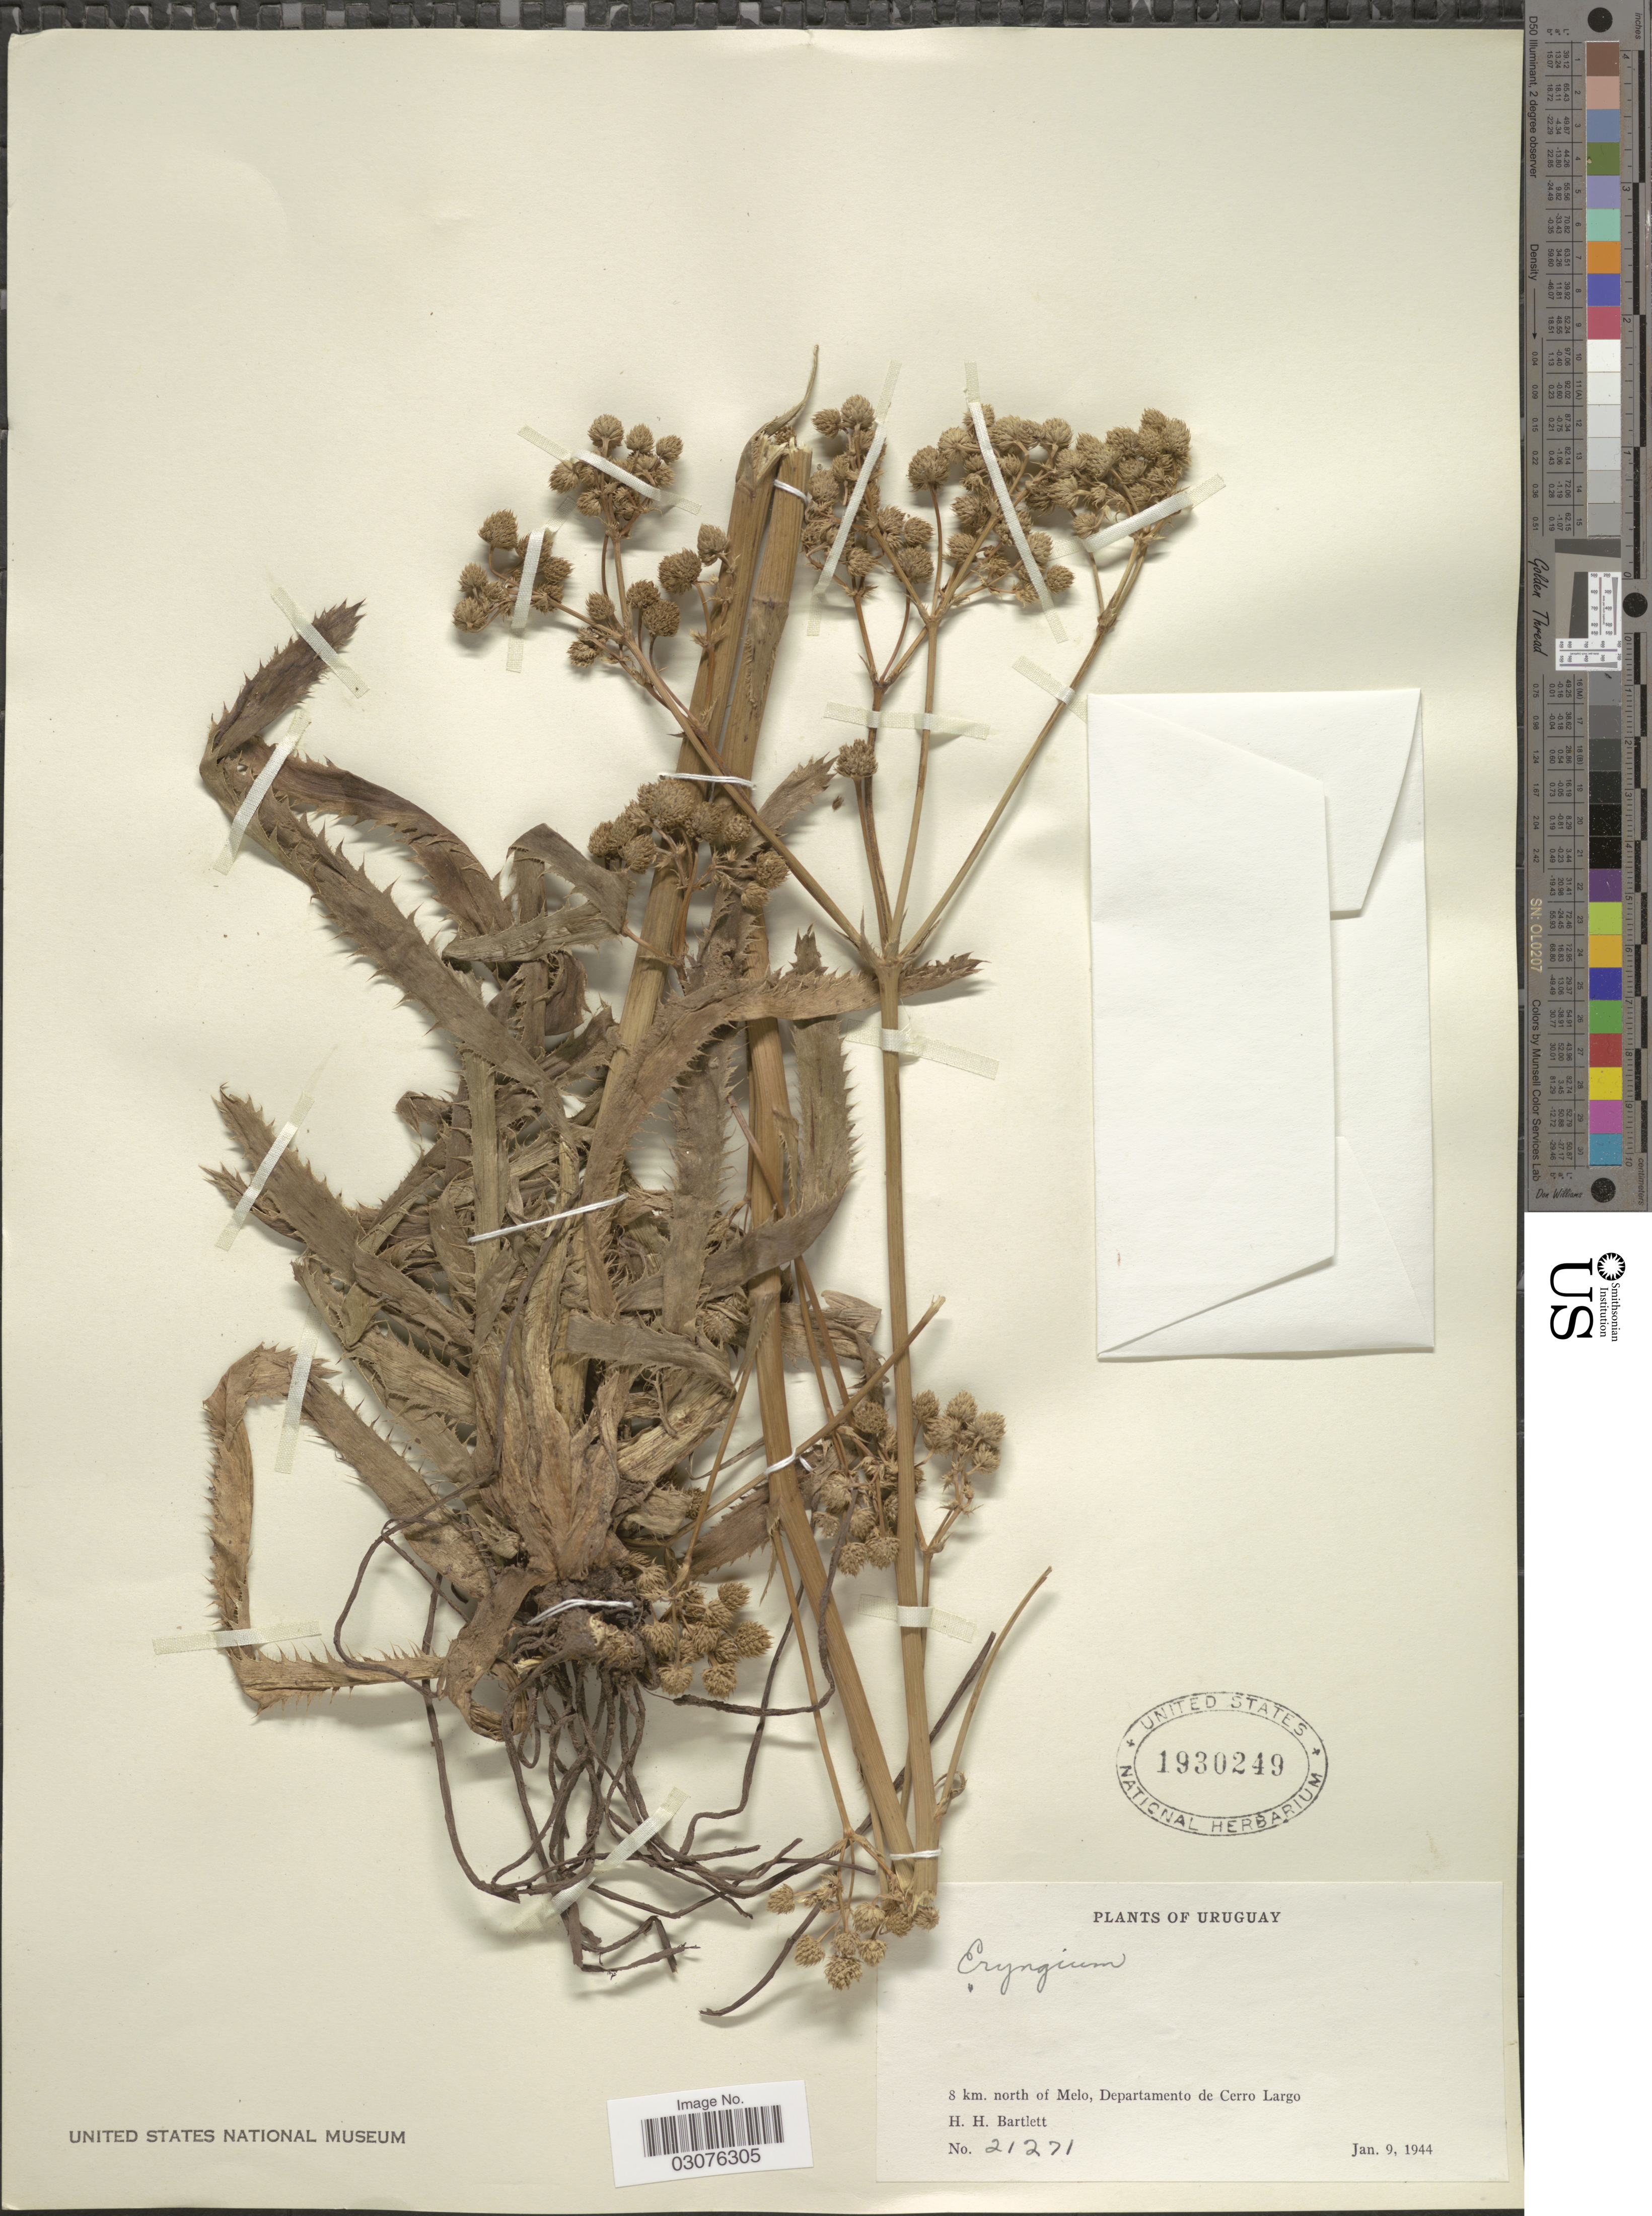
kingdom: Plantae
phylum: Tracheophyta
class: Magnoliopsida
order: Apiales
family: Apiaceae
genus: Eryngium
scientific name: Eryngium elegans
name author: Cham. ex Schltdl.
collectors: H. H. Bartlett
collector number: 21271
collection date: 1944-01-09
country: Uruguay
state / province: Cerro Largo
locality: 8 km. north of Melo, Departamento de Cerro Largo.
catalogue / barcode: US 1930249